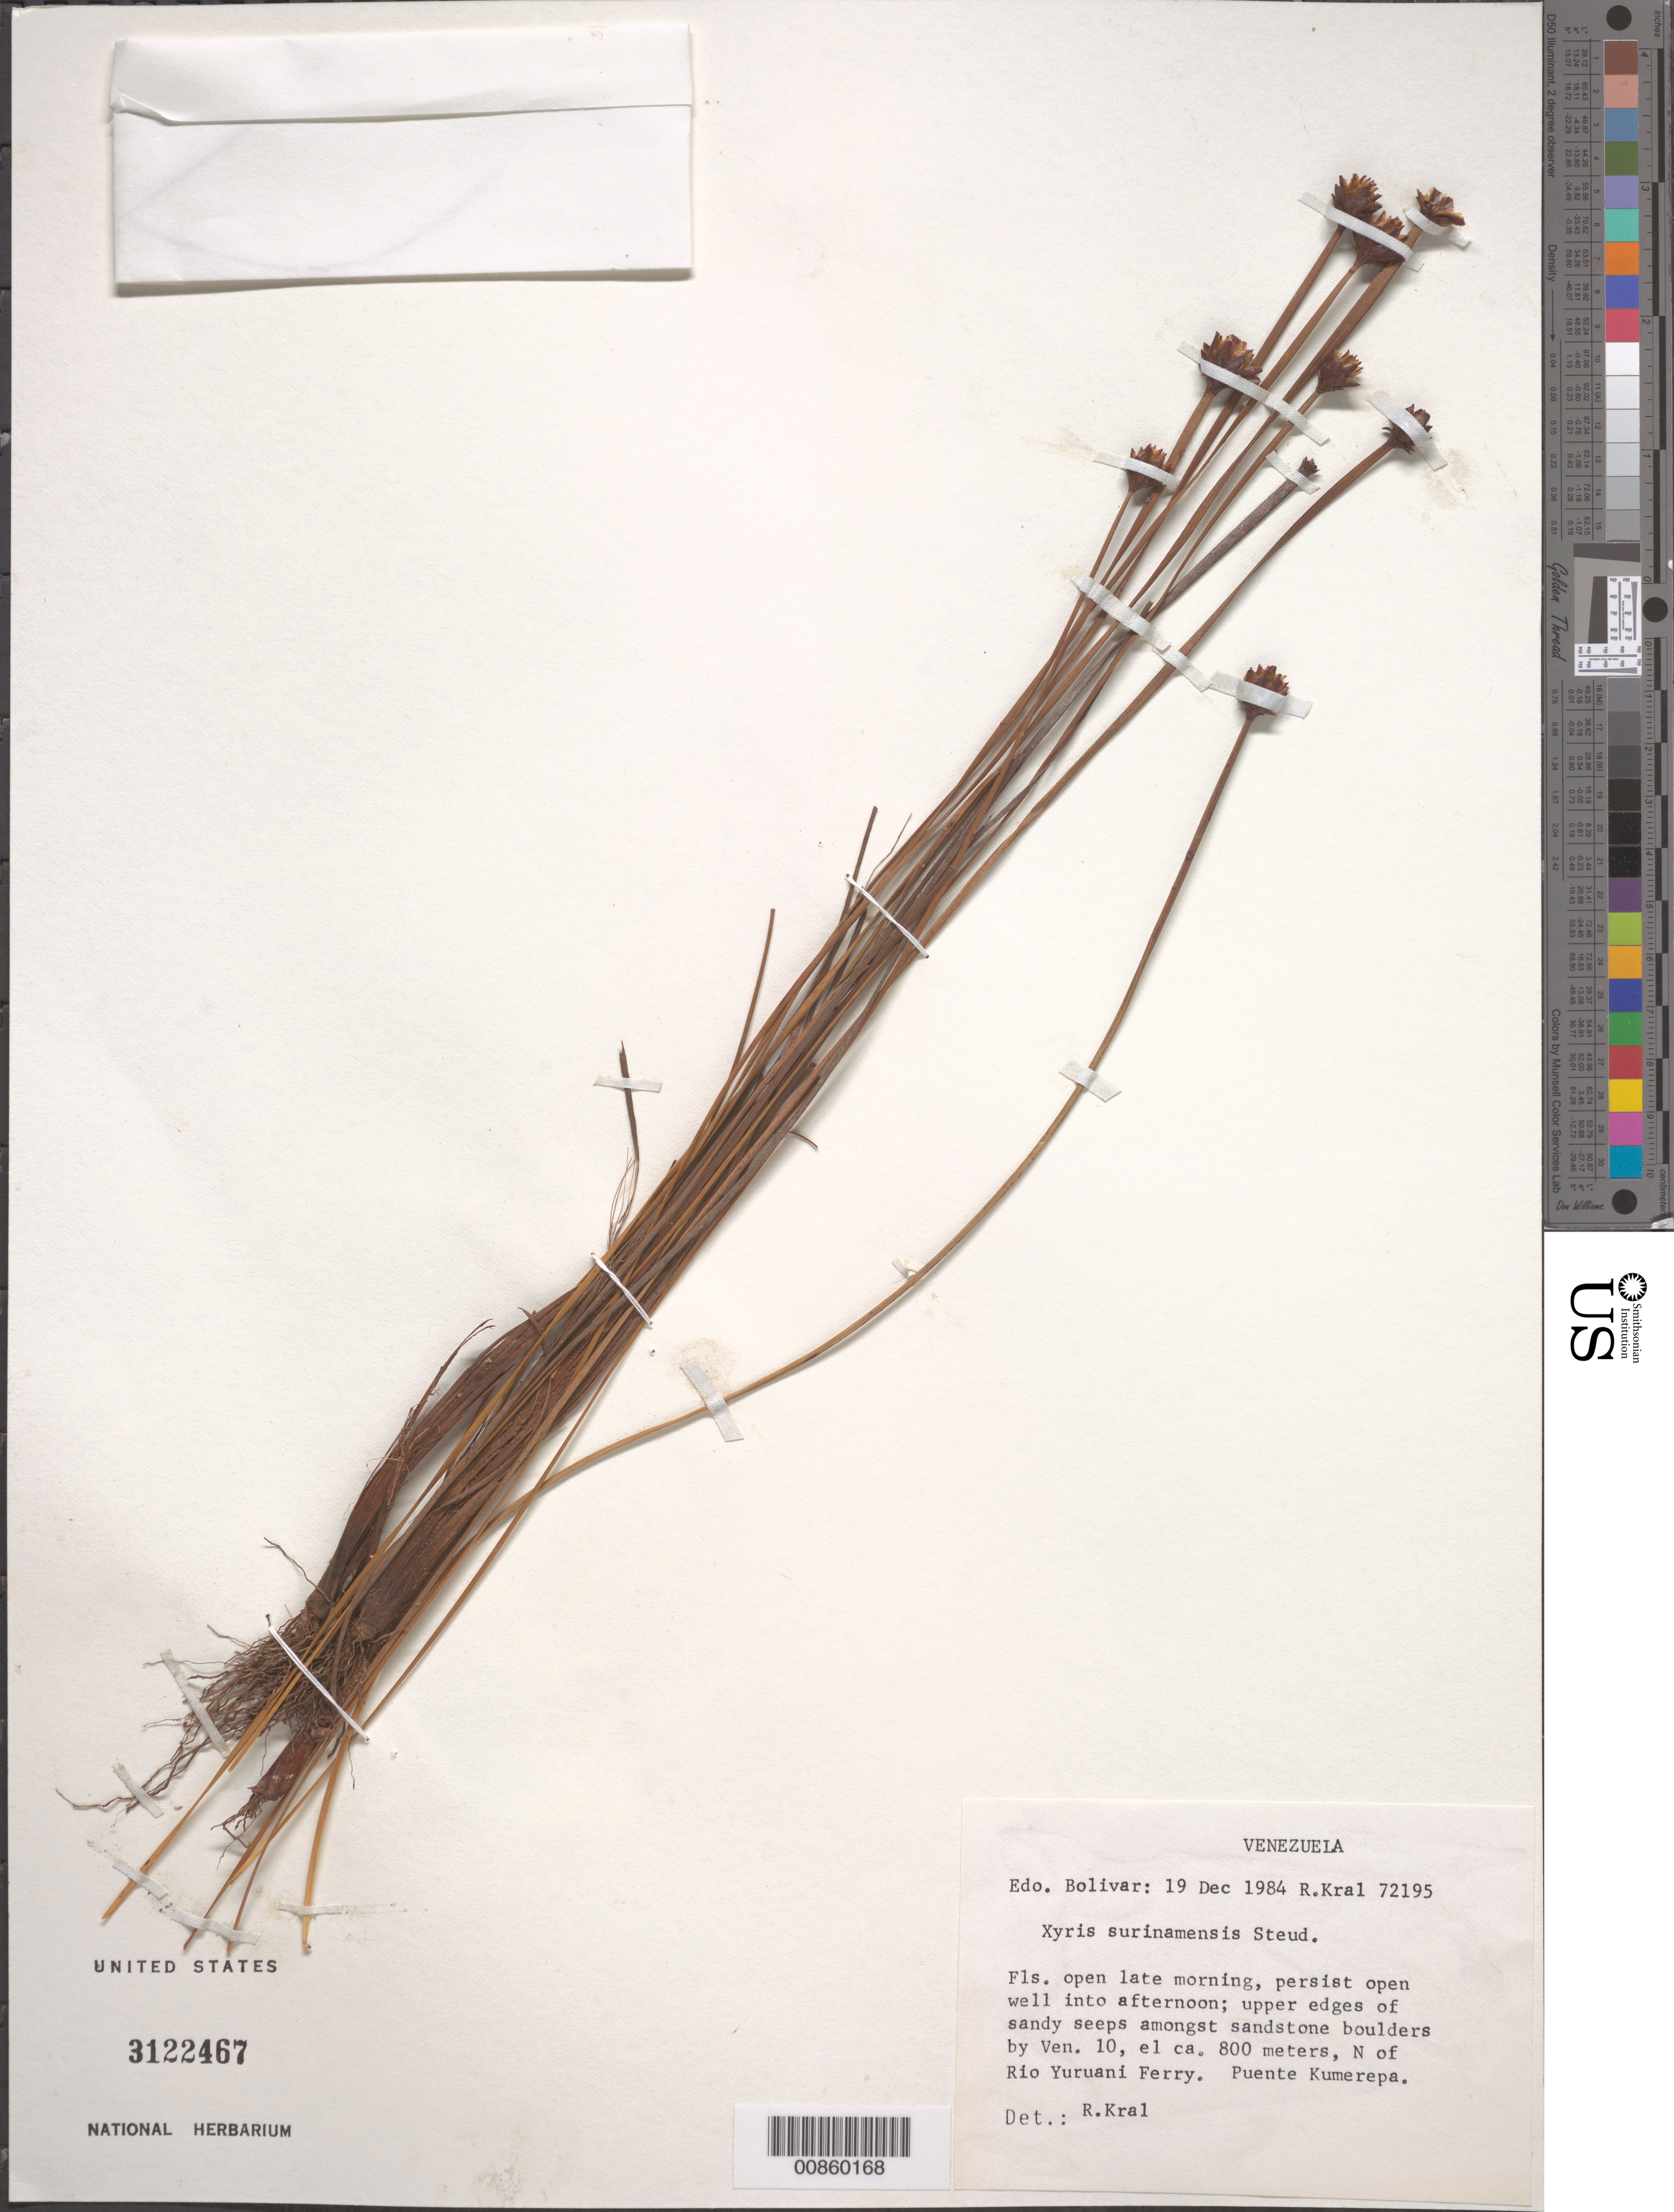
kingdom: Plantae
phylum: Tracheophyta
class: Liliopsida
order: Poales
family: Xyridaceae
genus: Xyris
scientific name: Xyris surinamensis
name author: A. Spreng.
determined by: Kral, Robert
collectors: R. Kral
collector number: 72195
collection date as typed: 14-Dec-84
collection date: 1984-12-14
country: Venezuela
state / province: Bolívar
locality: Ven. 10, N of Río Yuruani ferry; Puente Kumerepa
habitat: Upper edges of sandy seeps amongst sandstone boulders.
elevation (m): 800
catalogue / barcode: US 3122467